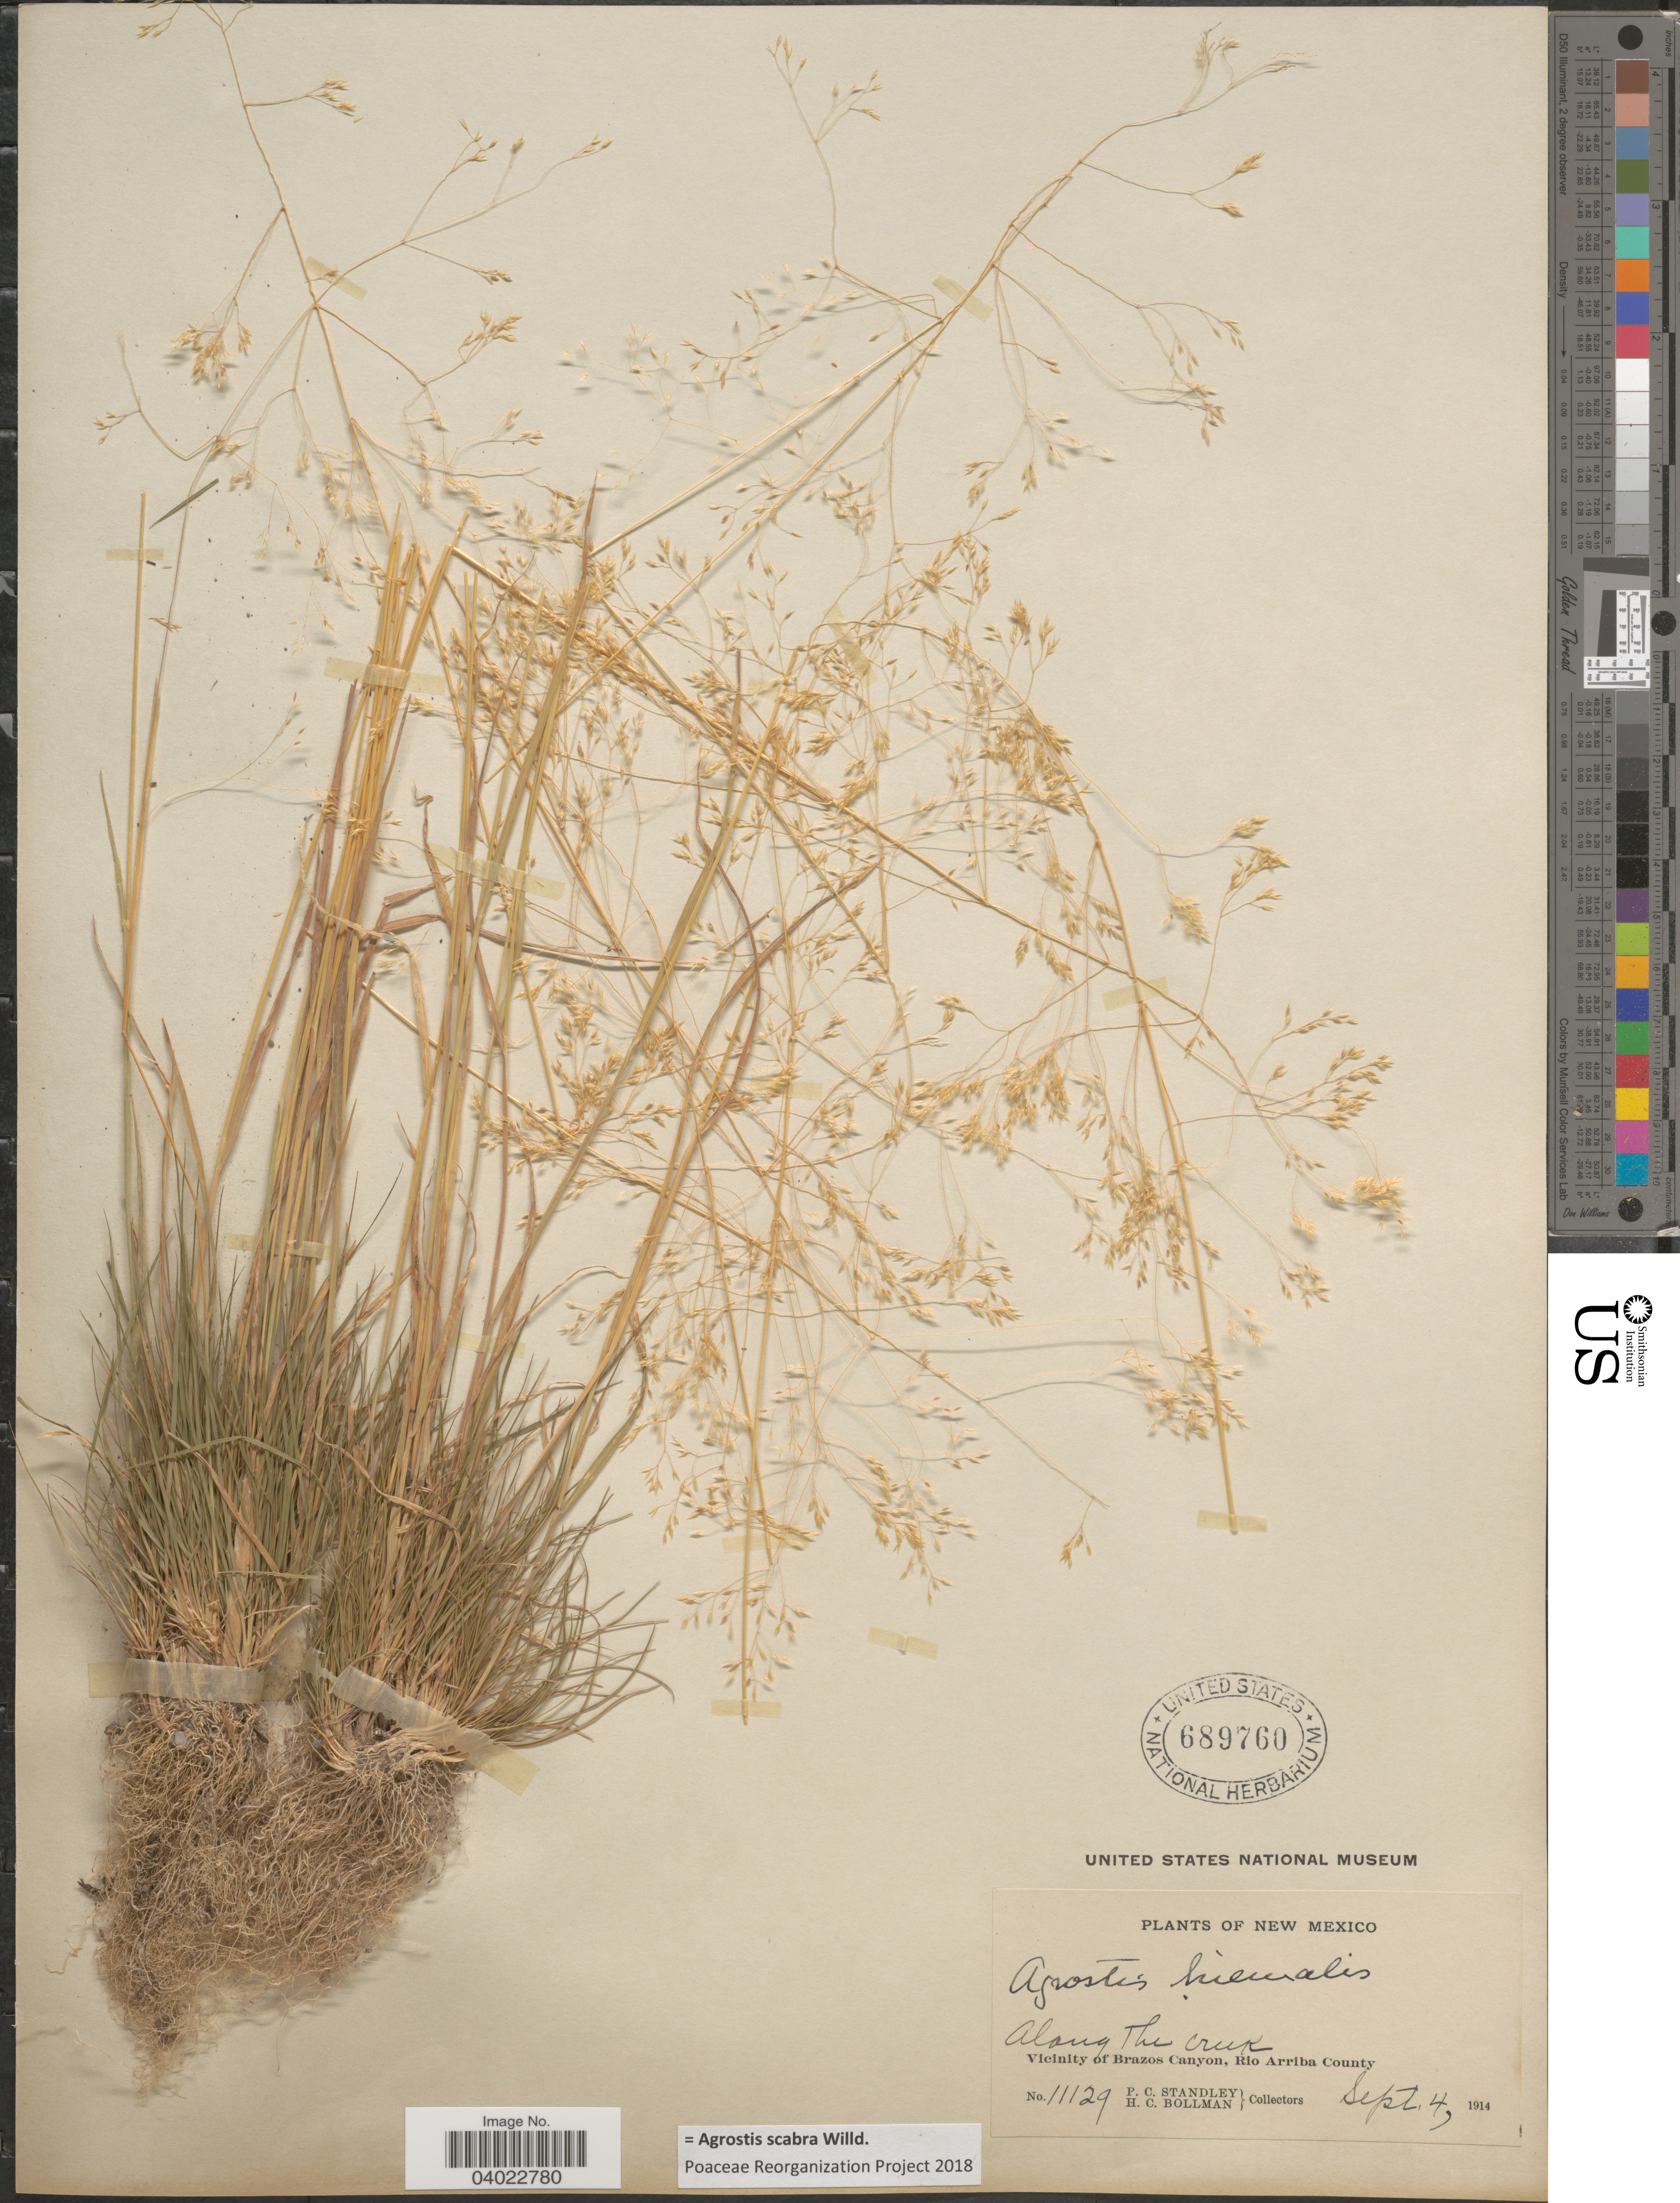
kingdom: Plantae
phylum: Tracheophyta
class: Liliopsida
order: Poales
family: Poaceae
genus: Agrostis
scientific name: Agrostis scabra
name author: Willd.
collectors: P. C. Standley & H. C. Bollman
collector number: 11129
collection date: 1914-09-04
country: United States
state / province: New Mexico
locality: Along the creek. Vicinity of Brazos Canyon, Rio Arriba County.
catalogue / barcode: US 689760